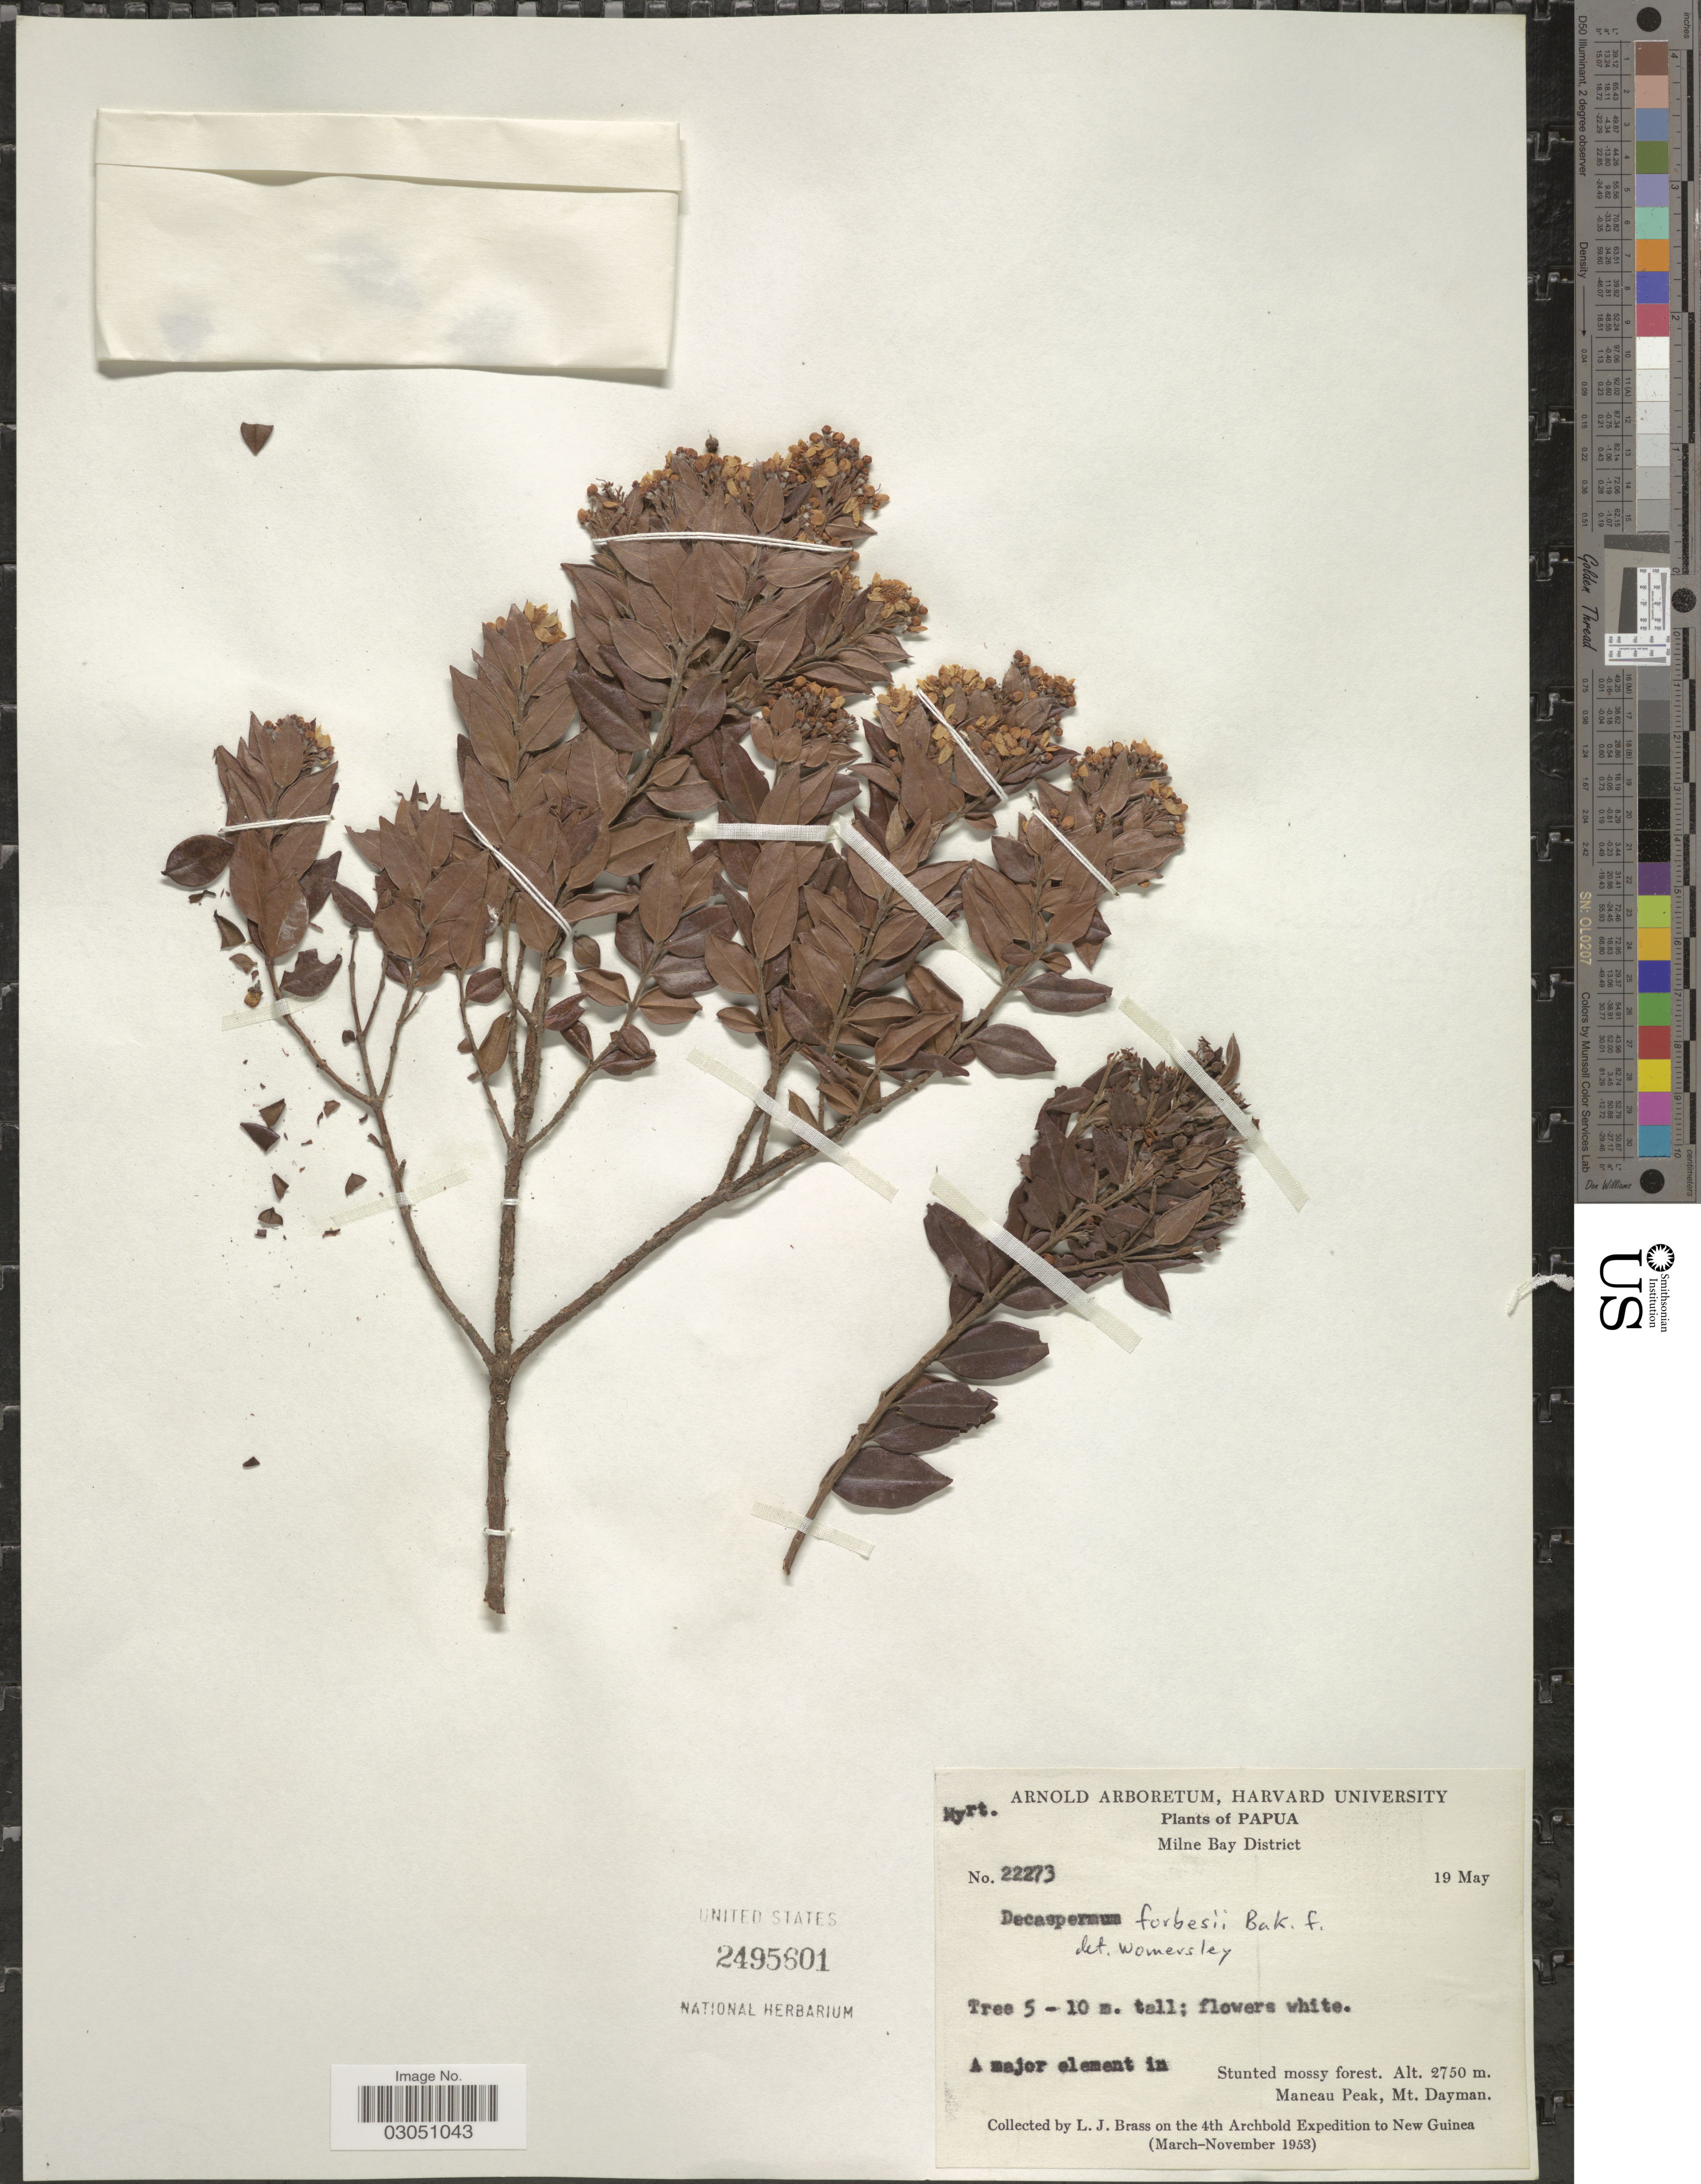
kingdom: Plantae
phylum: Tracheophyta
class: Magnoliopsida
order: Myrtales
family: Myrtaceae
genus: Decaspermum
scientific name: Decaspermum forbesii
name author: Baker f.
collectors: L. J. Brass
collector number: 22273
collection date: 1953-05-19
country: Papua New Guinea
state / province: Milne Bay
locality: Papua. Milne Bay District. Stunted mossy forest. Maneau Peak, Mt. Dayman. New Guinea.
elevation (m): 2750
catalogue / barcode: US 2495601